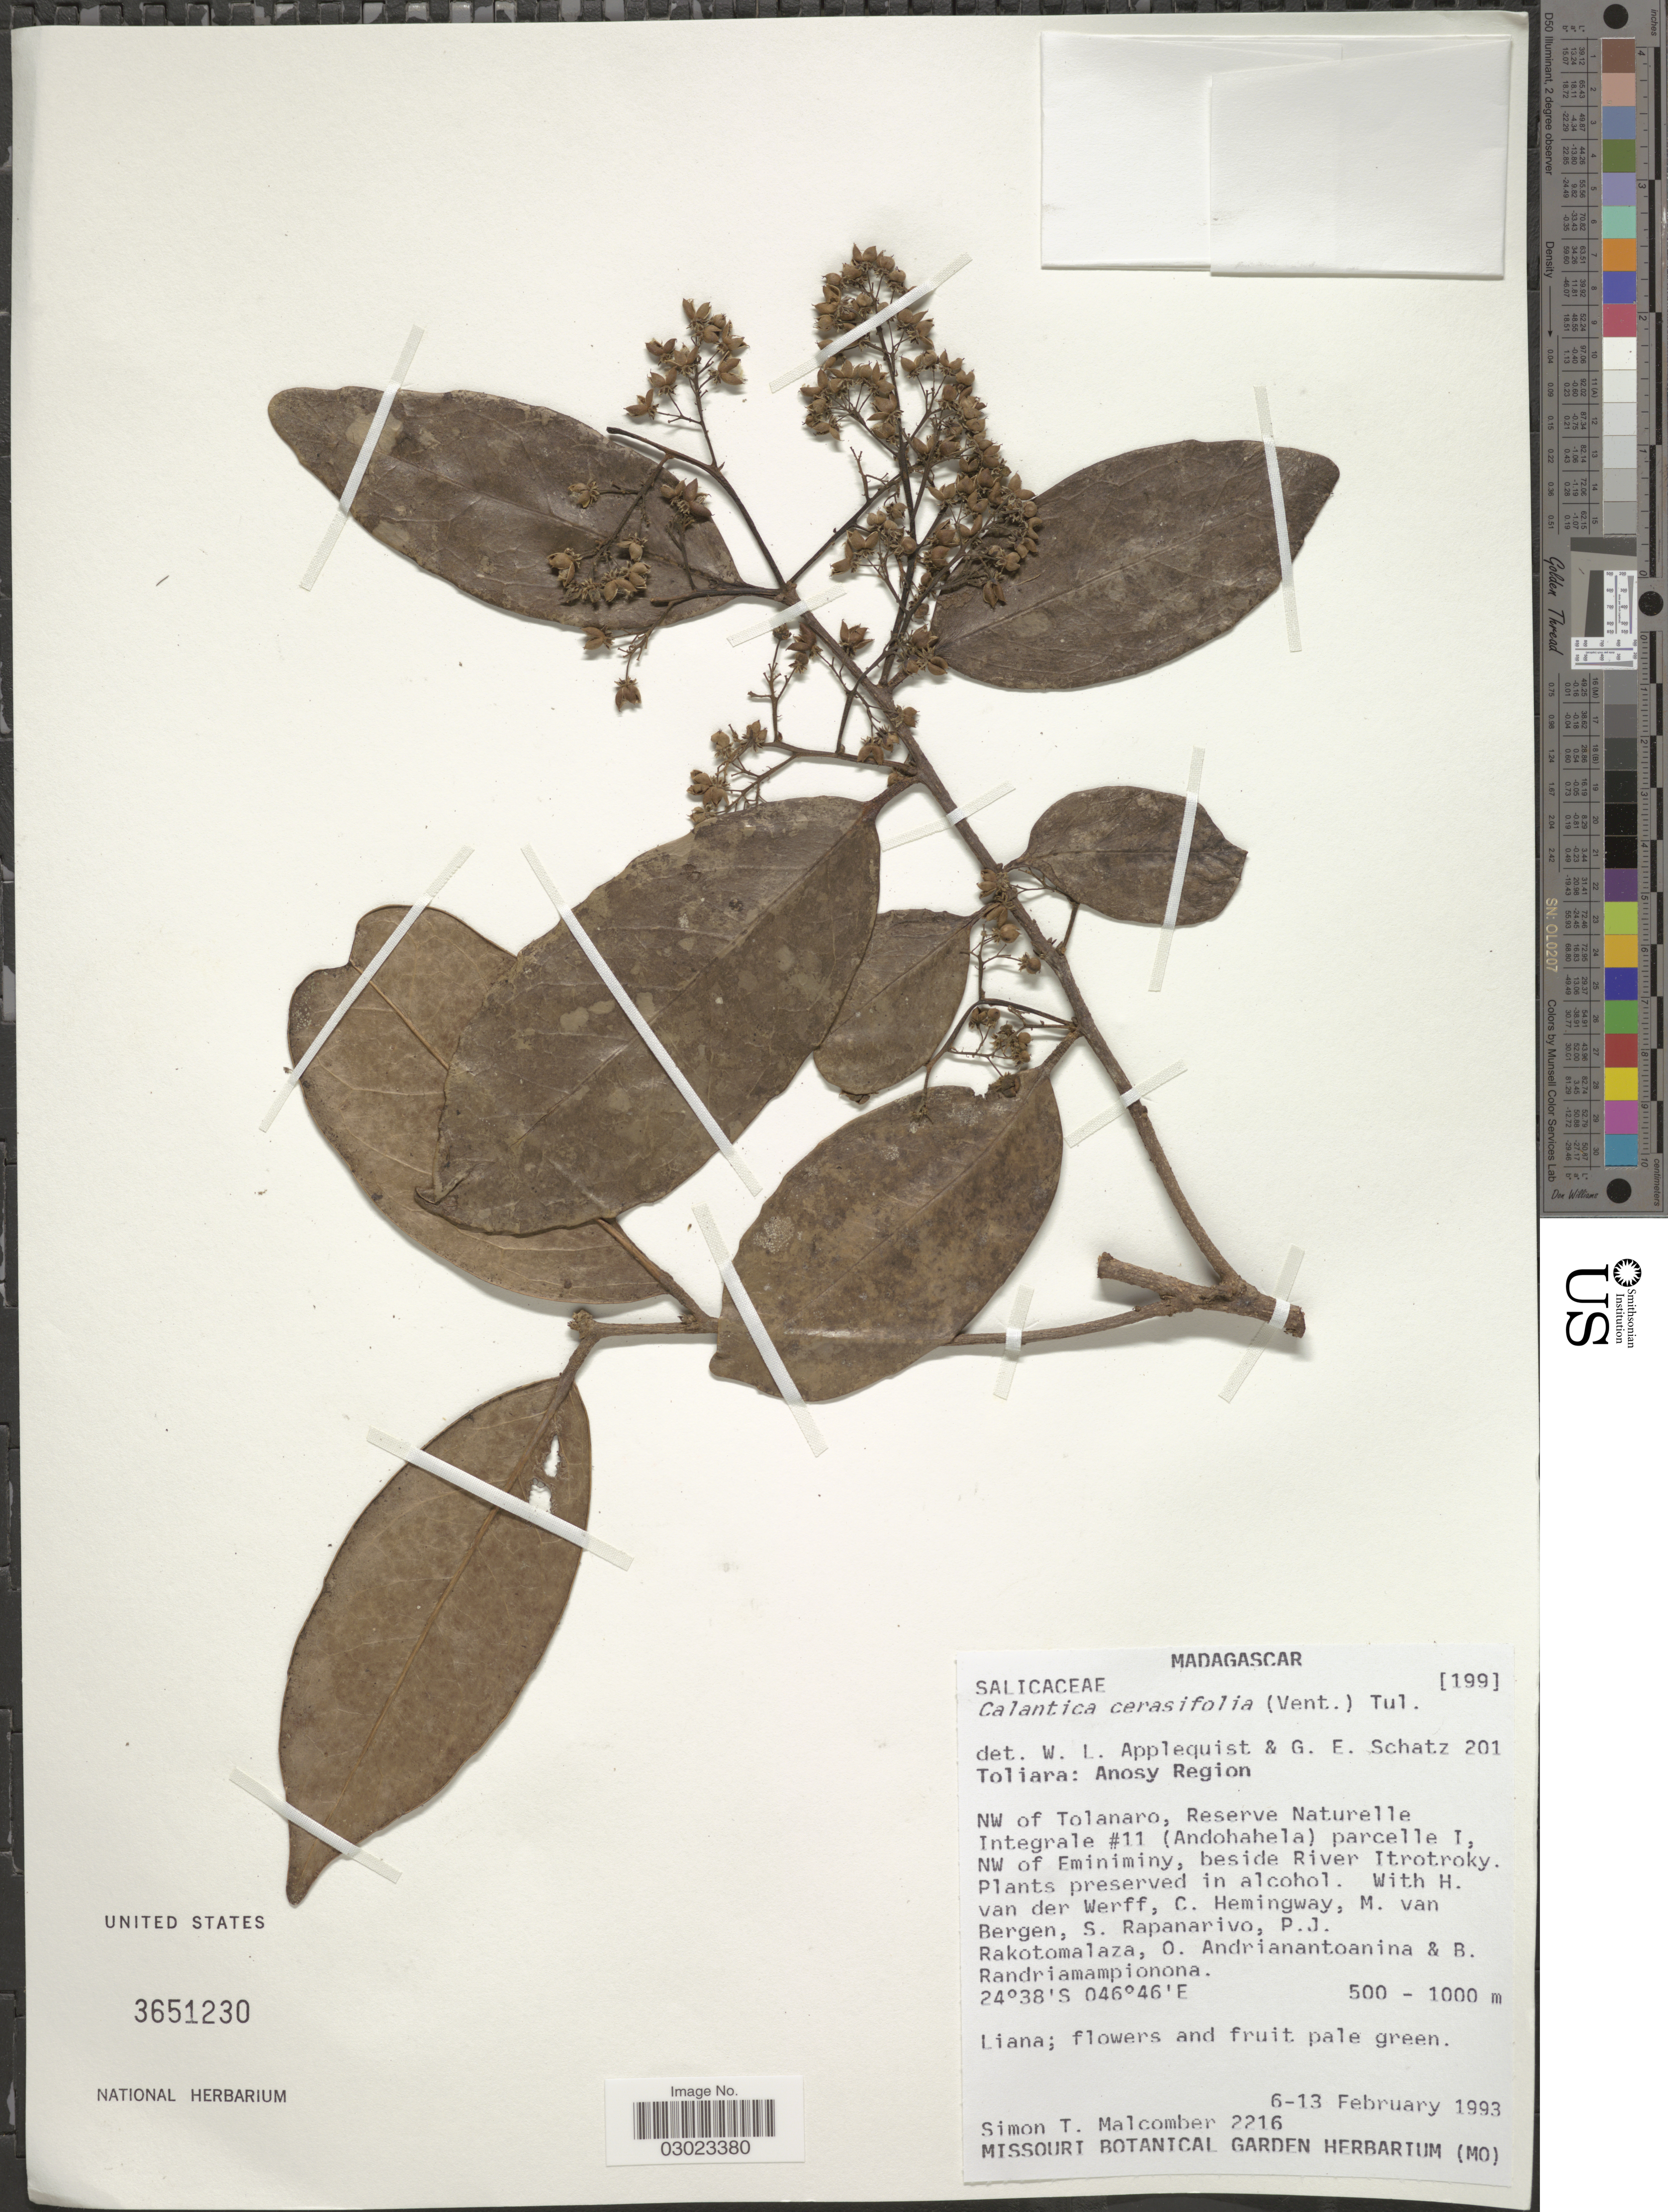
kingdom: Plantae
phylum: Tracheophyta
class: Magnoliopsida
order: Malpighiales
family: Salicaceae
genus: Calantica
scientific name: Calantica cerasifolia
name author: (Vent.) Tul.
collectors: S. T. Malcomber, H. van der Werff, C. Hemingway, M. van Bergen & et al.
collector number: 2216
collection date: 1993-02-06/1993-02-13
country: Madagascar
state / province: Anosy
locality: Anosy Region, NW of Tolanaro, Reserve Naturelle Integrale #11 (Andohahela) parcelle I, NW of Eminiminy, beside River Itrotroky.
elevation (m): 500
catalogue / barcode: US 3651230